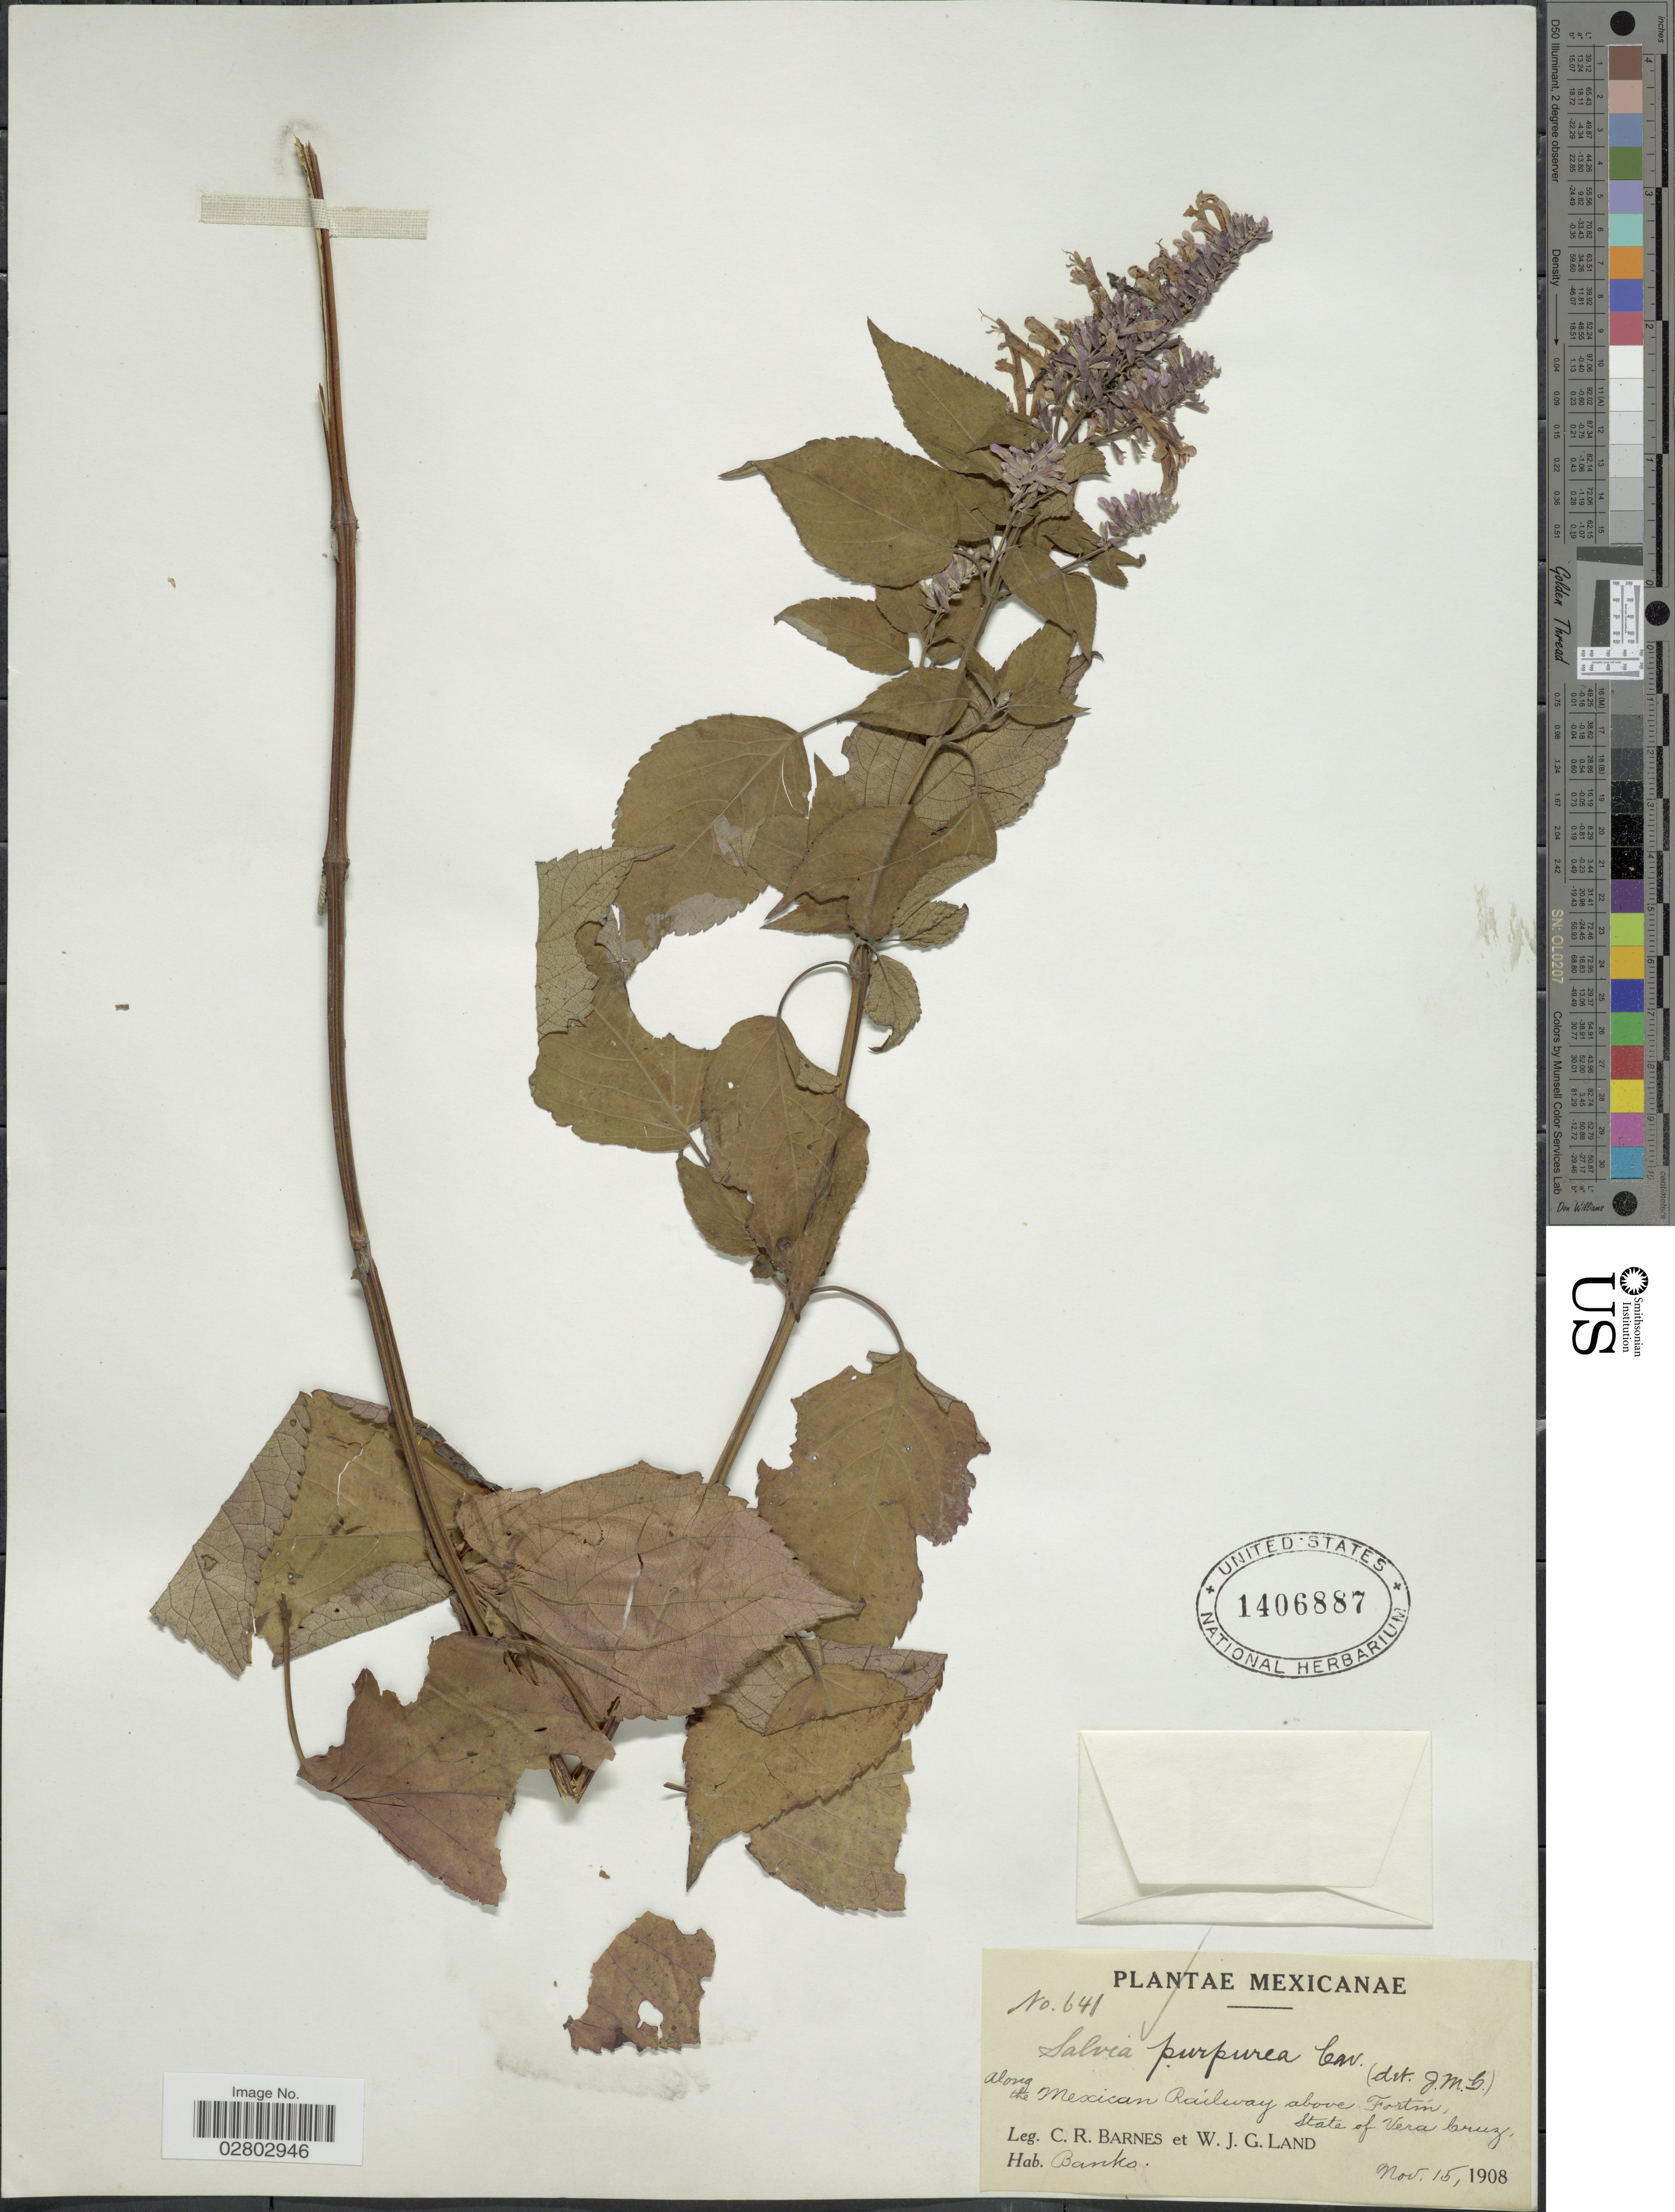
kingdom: Plantae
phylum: Tracheophyta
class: Magnoliopsida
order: Lamiales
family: Lamiaceae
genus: Salvia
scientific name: Salvia purpurea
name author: Cav.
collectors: C. R. Barnes & W. Holland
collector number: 641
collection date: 1908-11-15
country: Mexico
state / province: Veracruz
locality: Along the Mexican Railway above Fortin, State of Vera Cruz.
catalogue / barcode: US 1406887